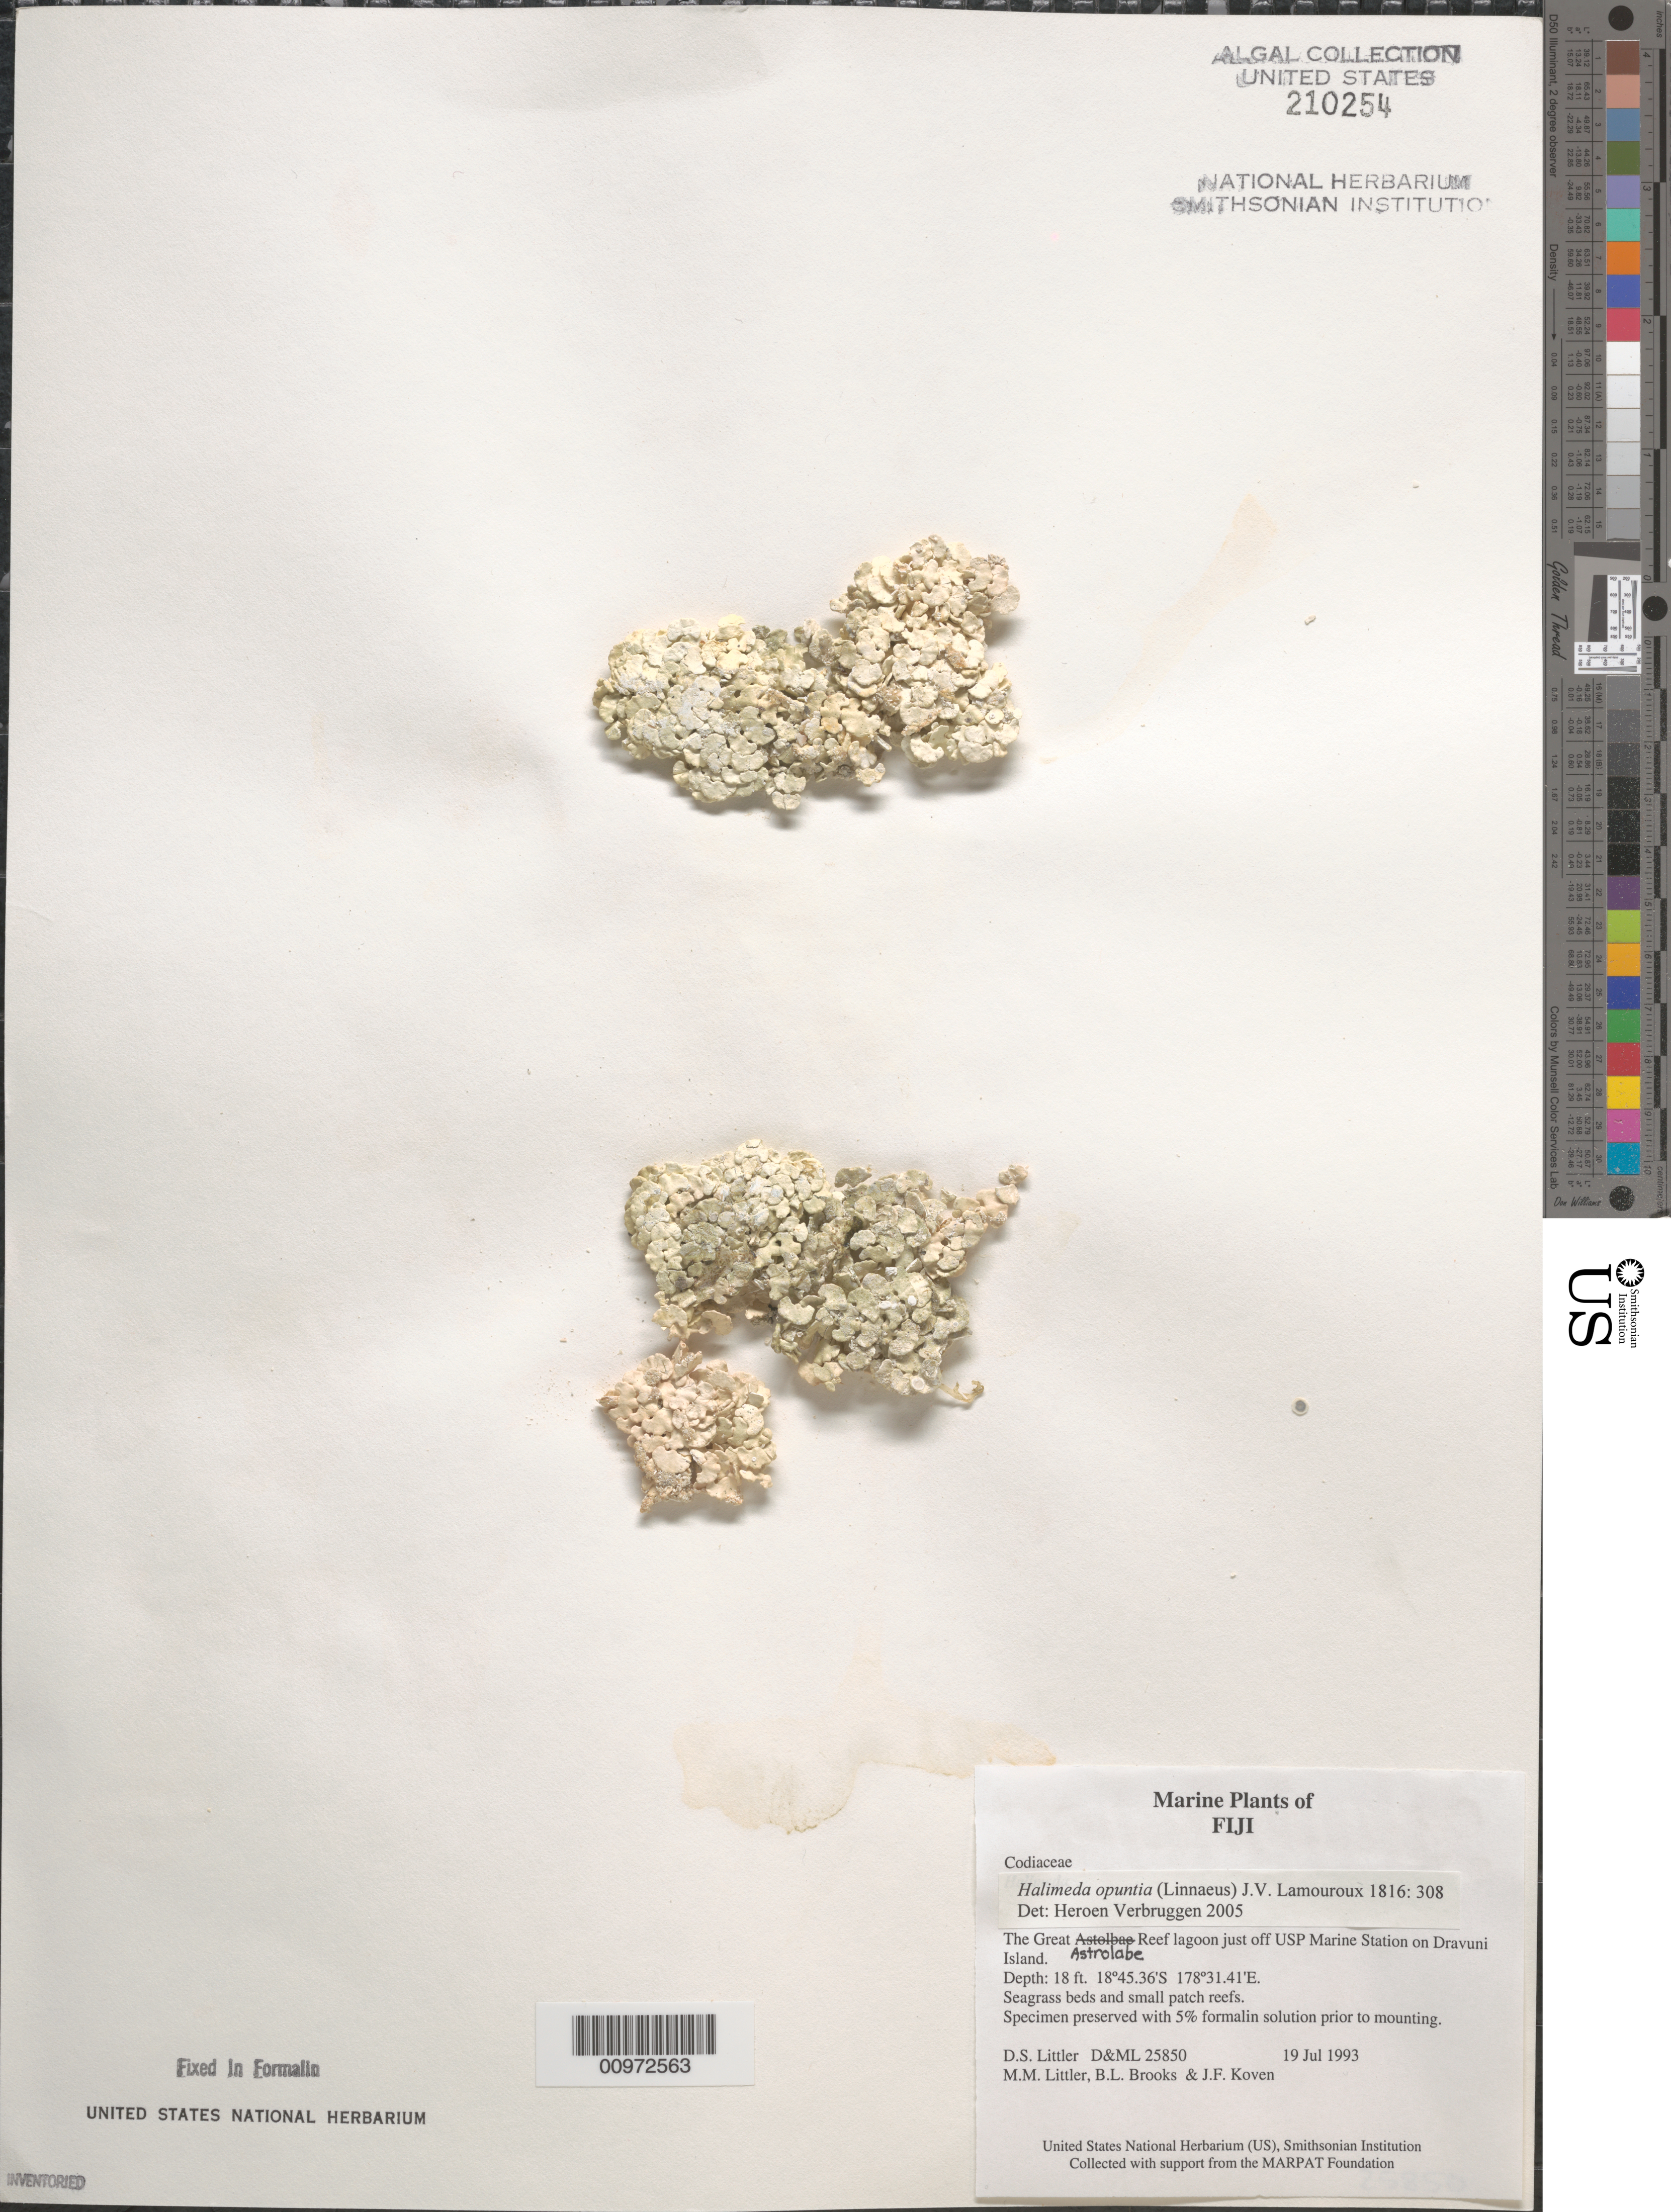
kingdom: Plantae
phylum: Chlorophyta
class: Ulvophyceae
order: Bryopsidales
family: Halimedaceae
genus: Halimeda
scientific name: Halimeda opuntia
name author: (L.) J.V.Lamouroux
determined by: Verbruggen, H.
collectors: D. S. Littler, M. M. Littler, B. Brooks & J. Koven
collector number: D&ML 25850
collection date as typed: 19 Jul 1993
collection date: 1993-07-19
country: Fiji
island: Dravuni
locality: Great Astrolabe Reef lagoon just off USP Marine Station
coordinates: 18 45.36'S, 178 31.41'E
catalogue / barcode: US 210254